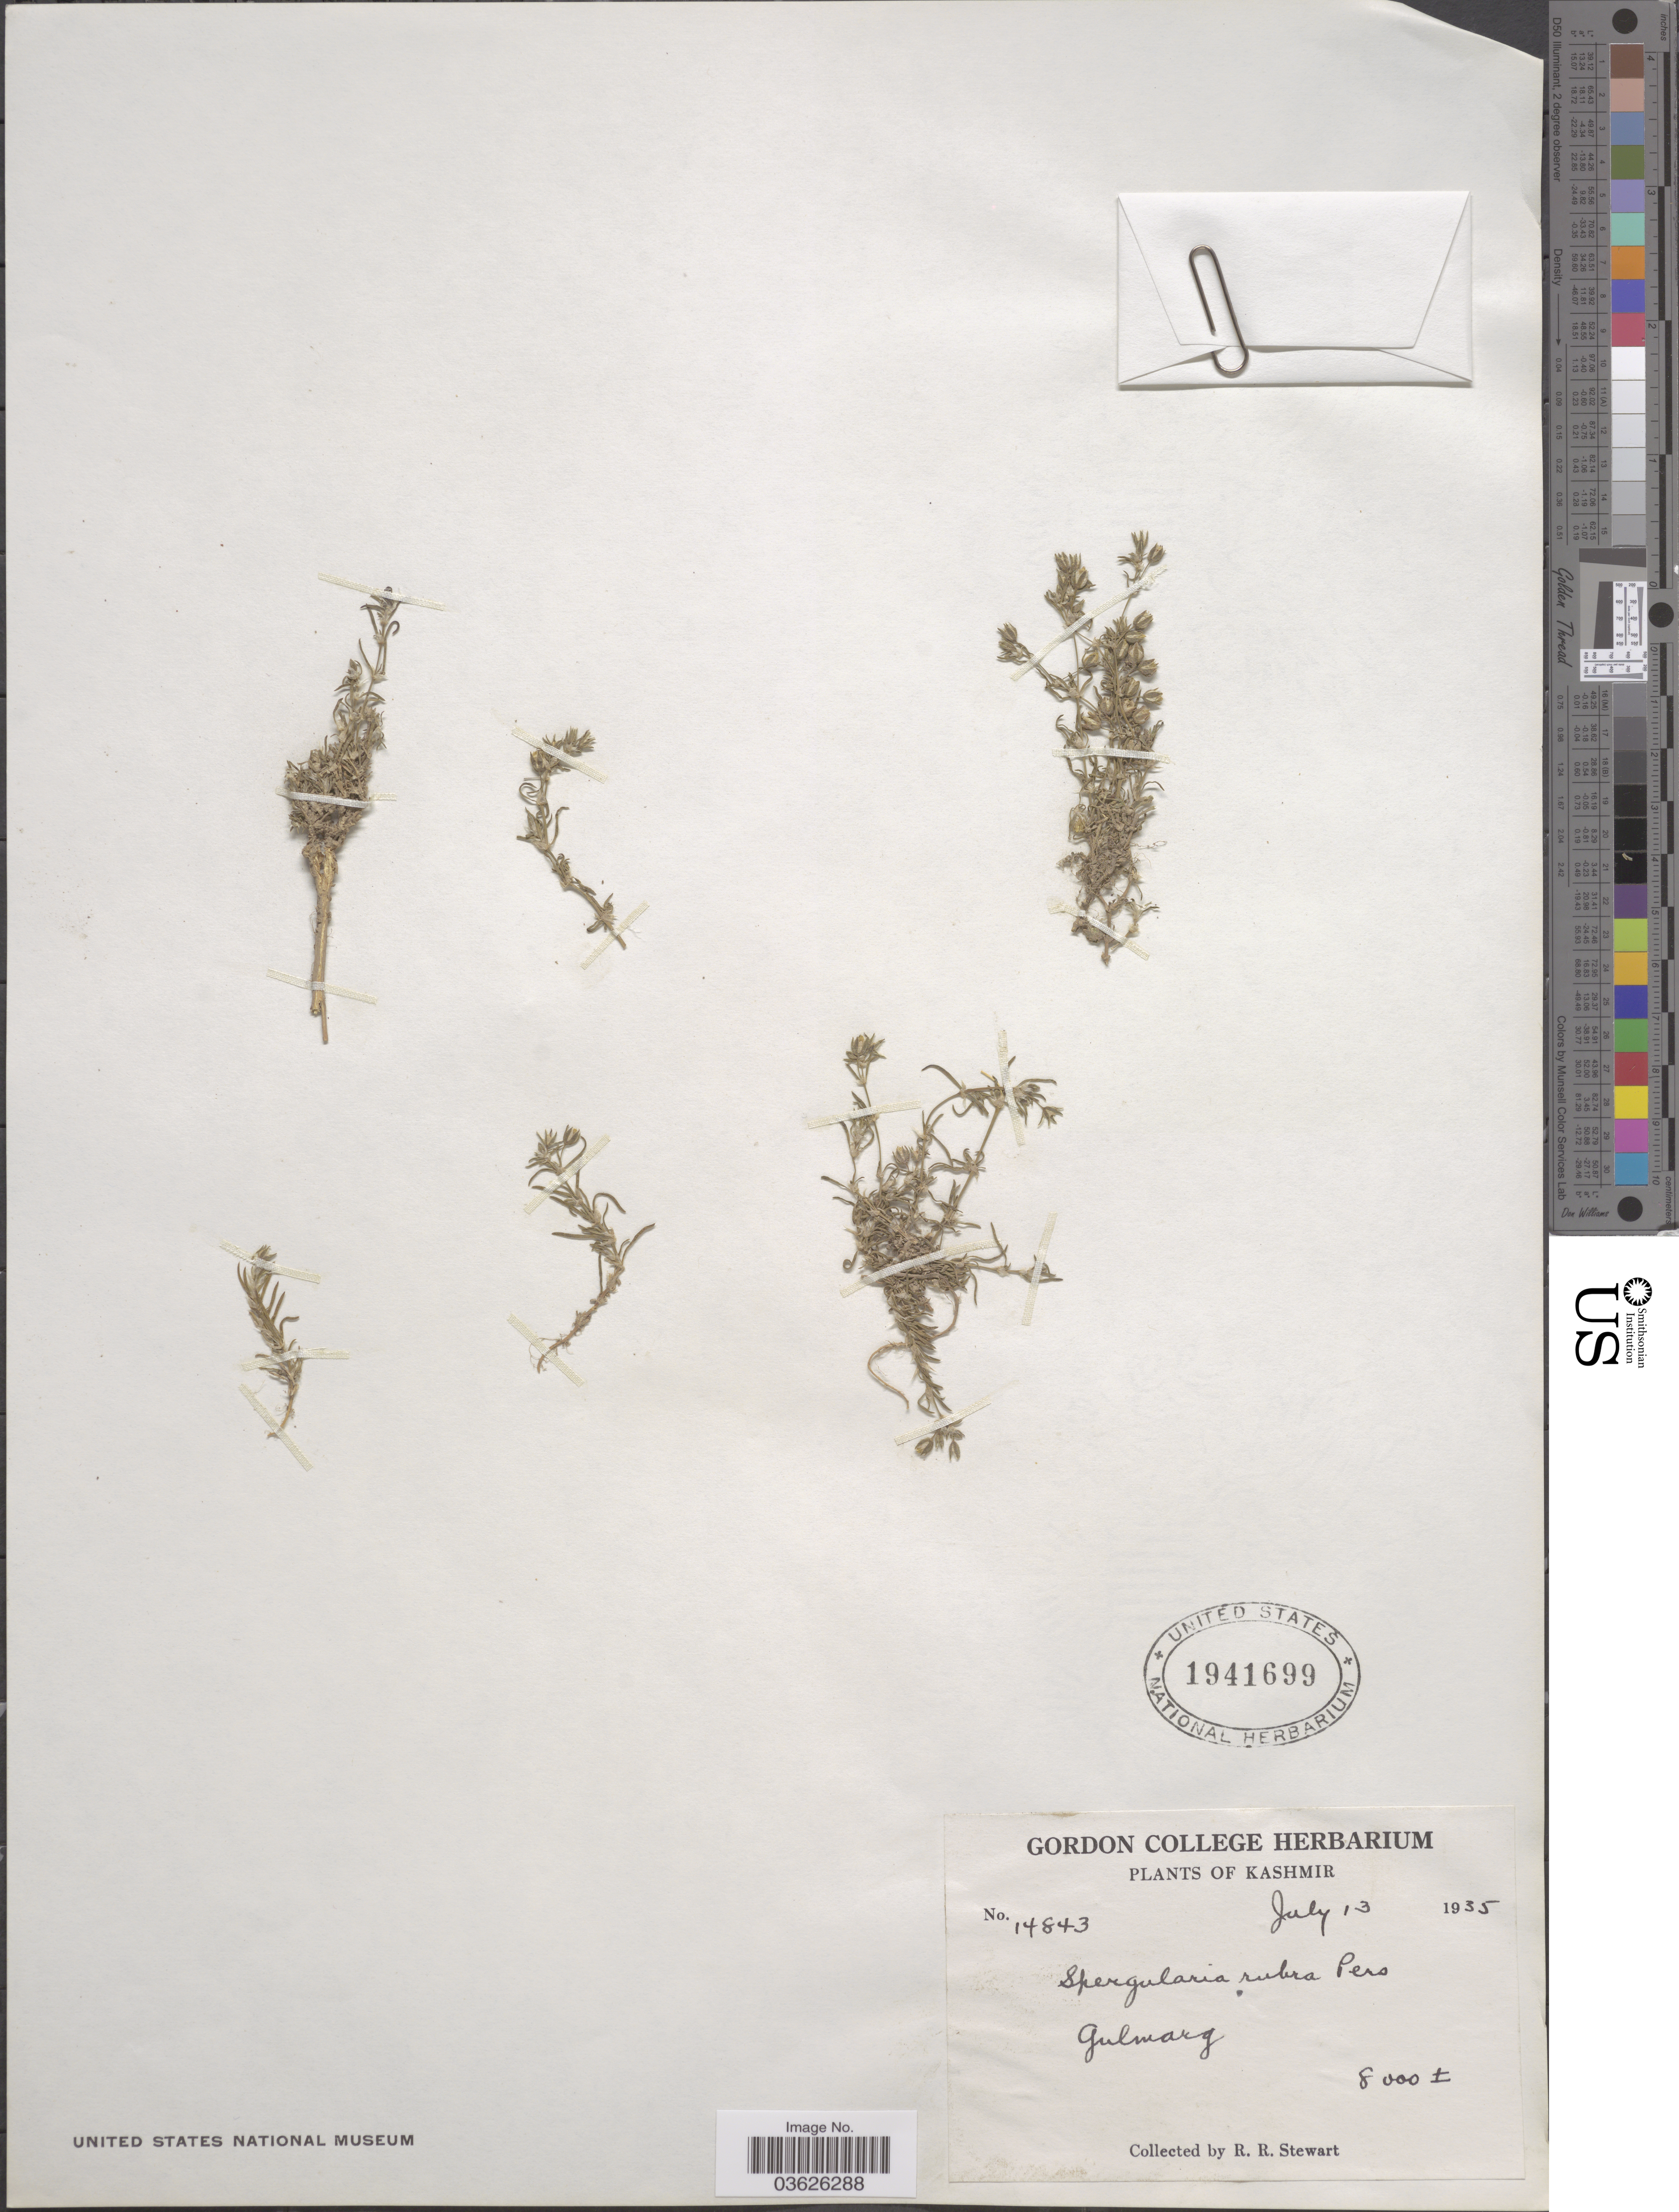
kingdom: Plantae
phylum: Tracheophyta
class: Magnoliopsida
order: Caryophyllales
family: Caryophyllaceae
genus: Spergularia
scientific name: Spergularia rubra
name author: (L.) J. Presl & C. Presl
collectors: R. Stewart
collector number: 14843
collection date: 1935-07-13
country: India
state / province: Jammu and Kashmir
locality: Kashmir. Gulmarg.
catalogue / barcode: US 1941699